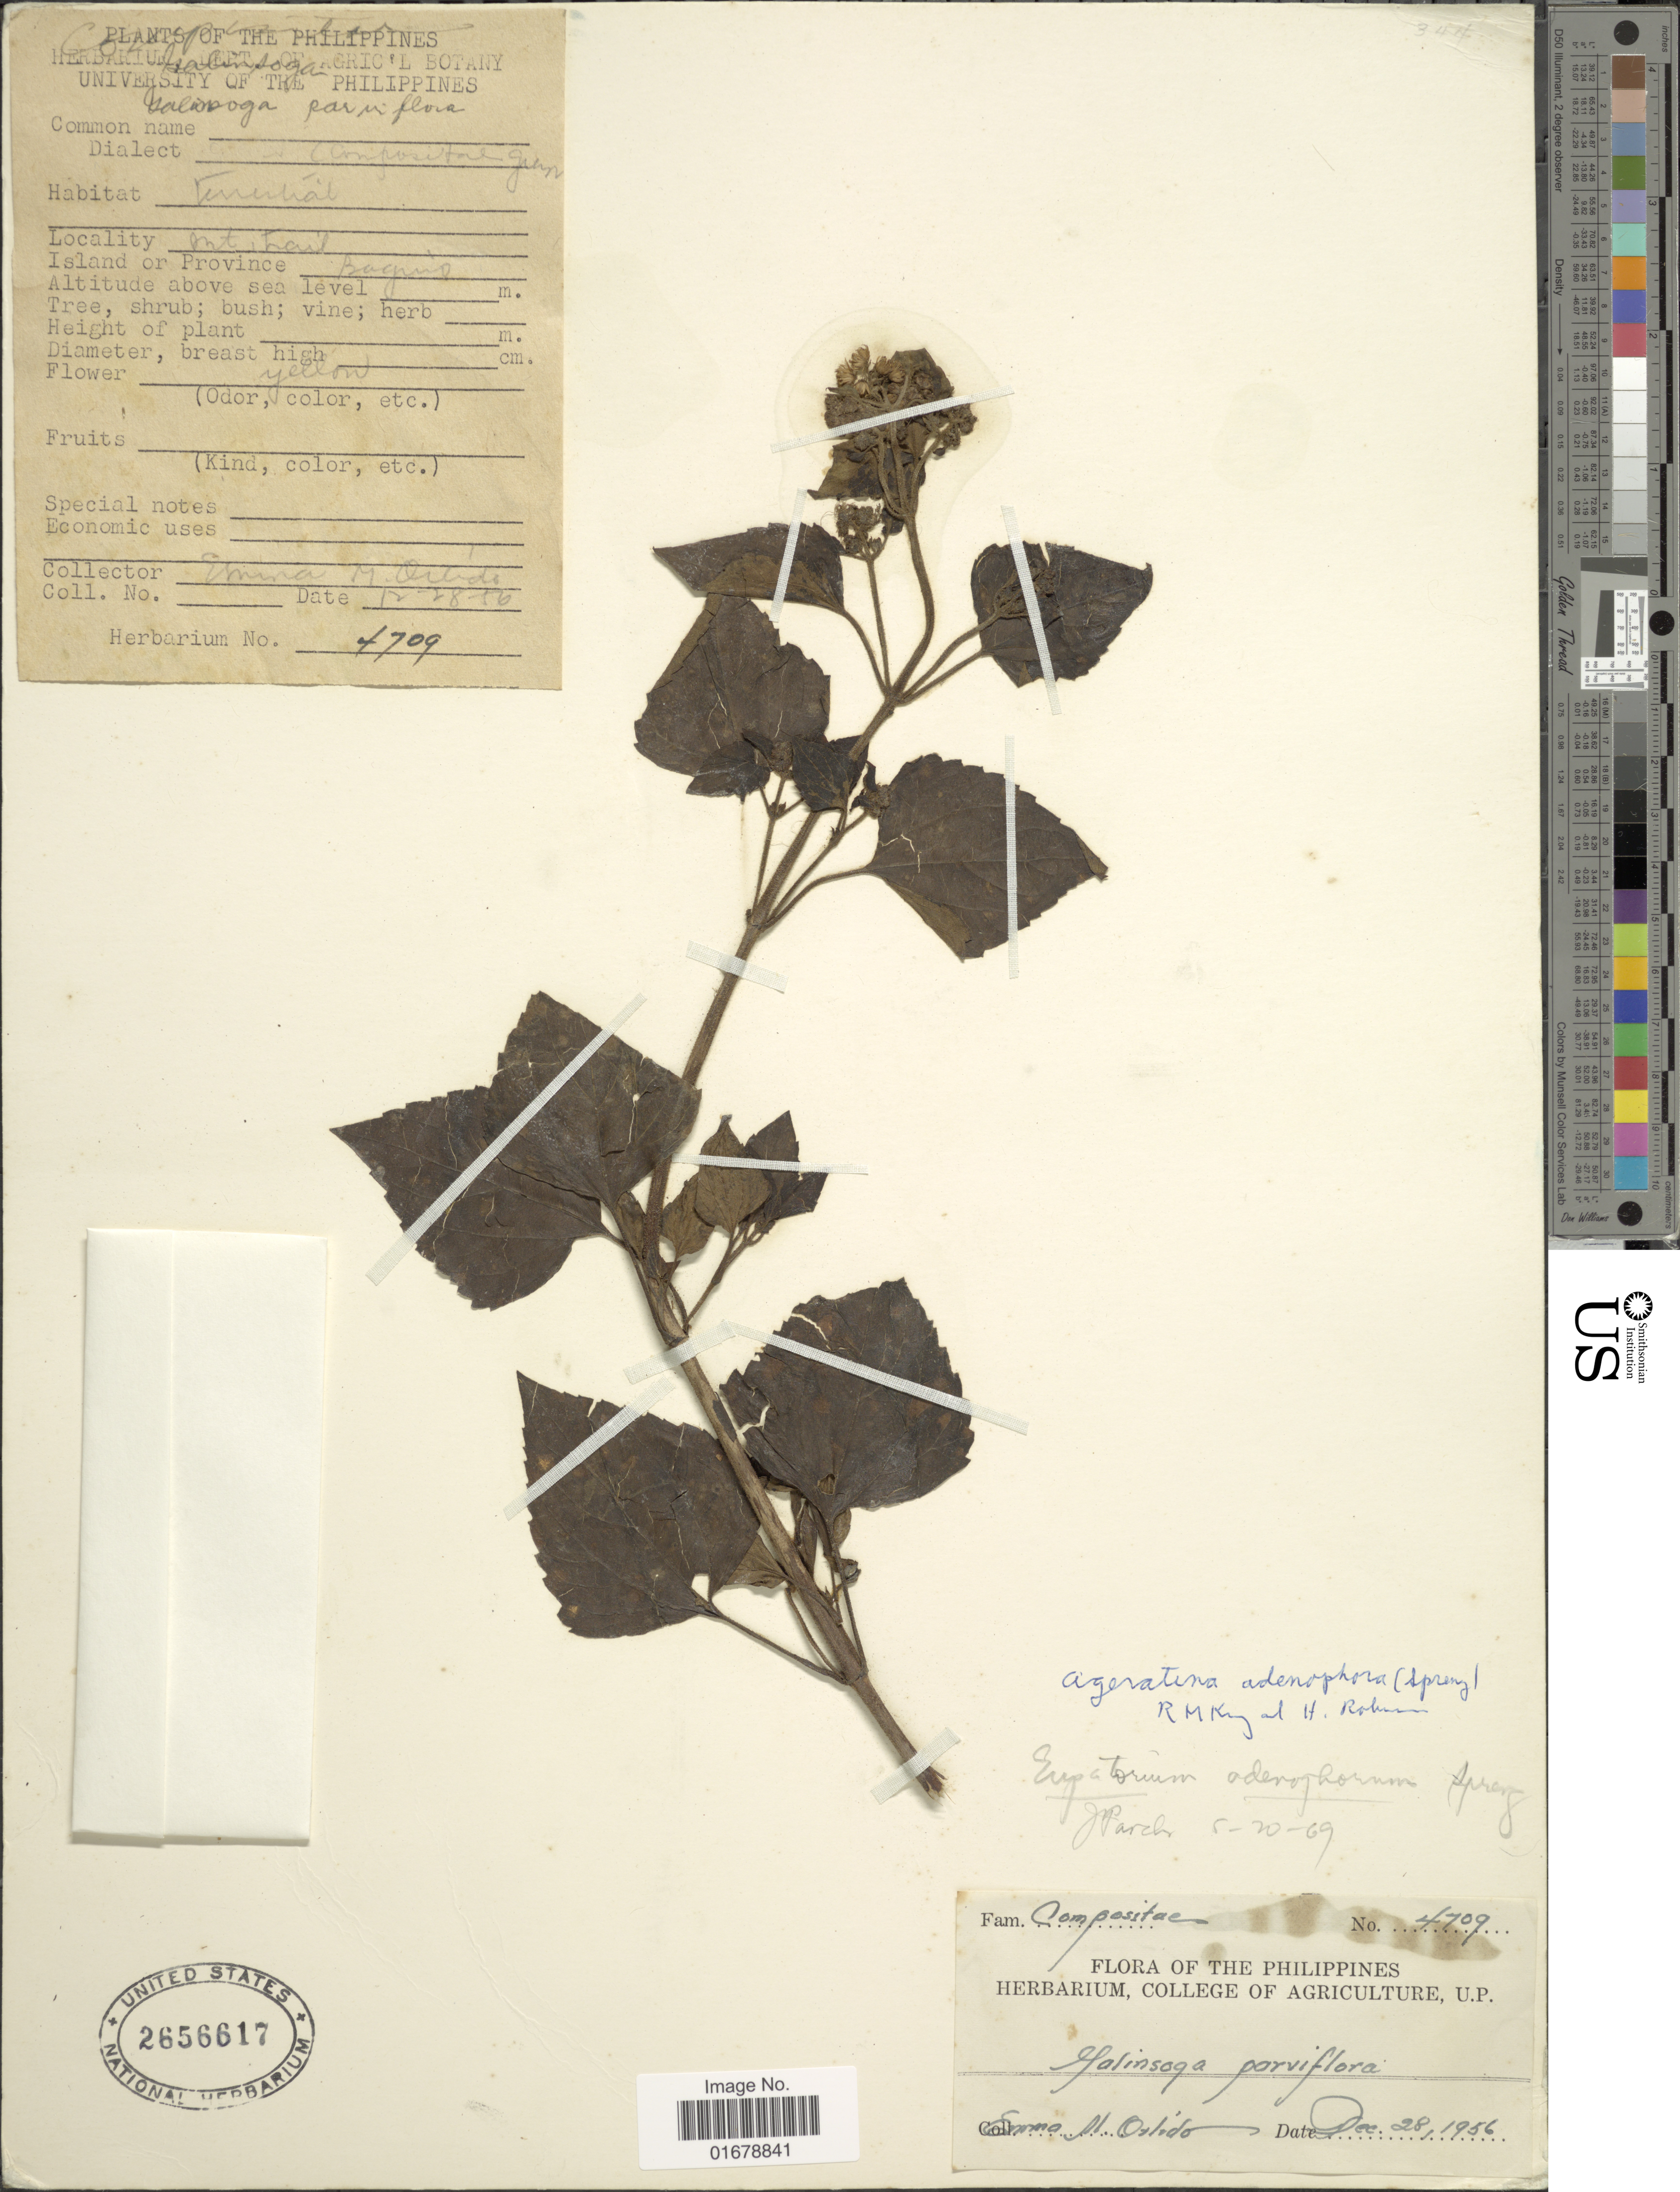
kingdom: Plantae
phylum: Tracheophyta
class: Magnoliopsida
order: Asterales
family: Asteraceae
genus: Ageratina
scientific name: Ageratina adenophora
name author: (Spreng.) R.M. King & H. Rob.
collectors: E. Orlido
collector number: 4709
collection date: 1956-12-28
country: Philippines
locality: The Philippenes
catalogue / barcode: US 2656617